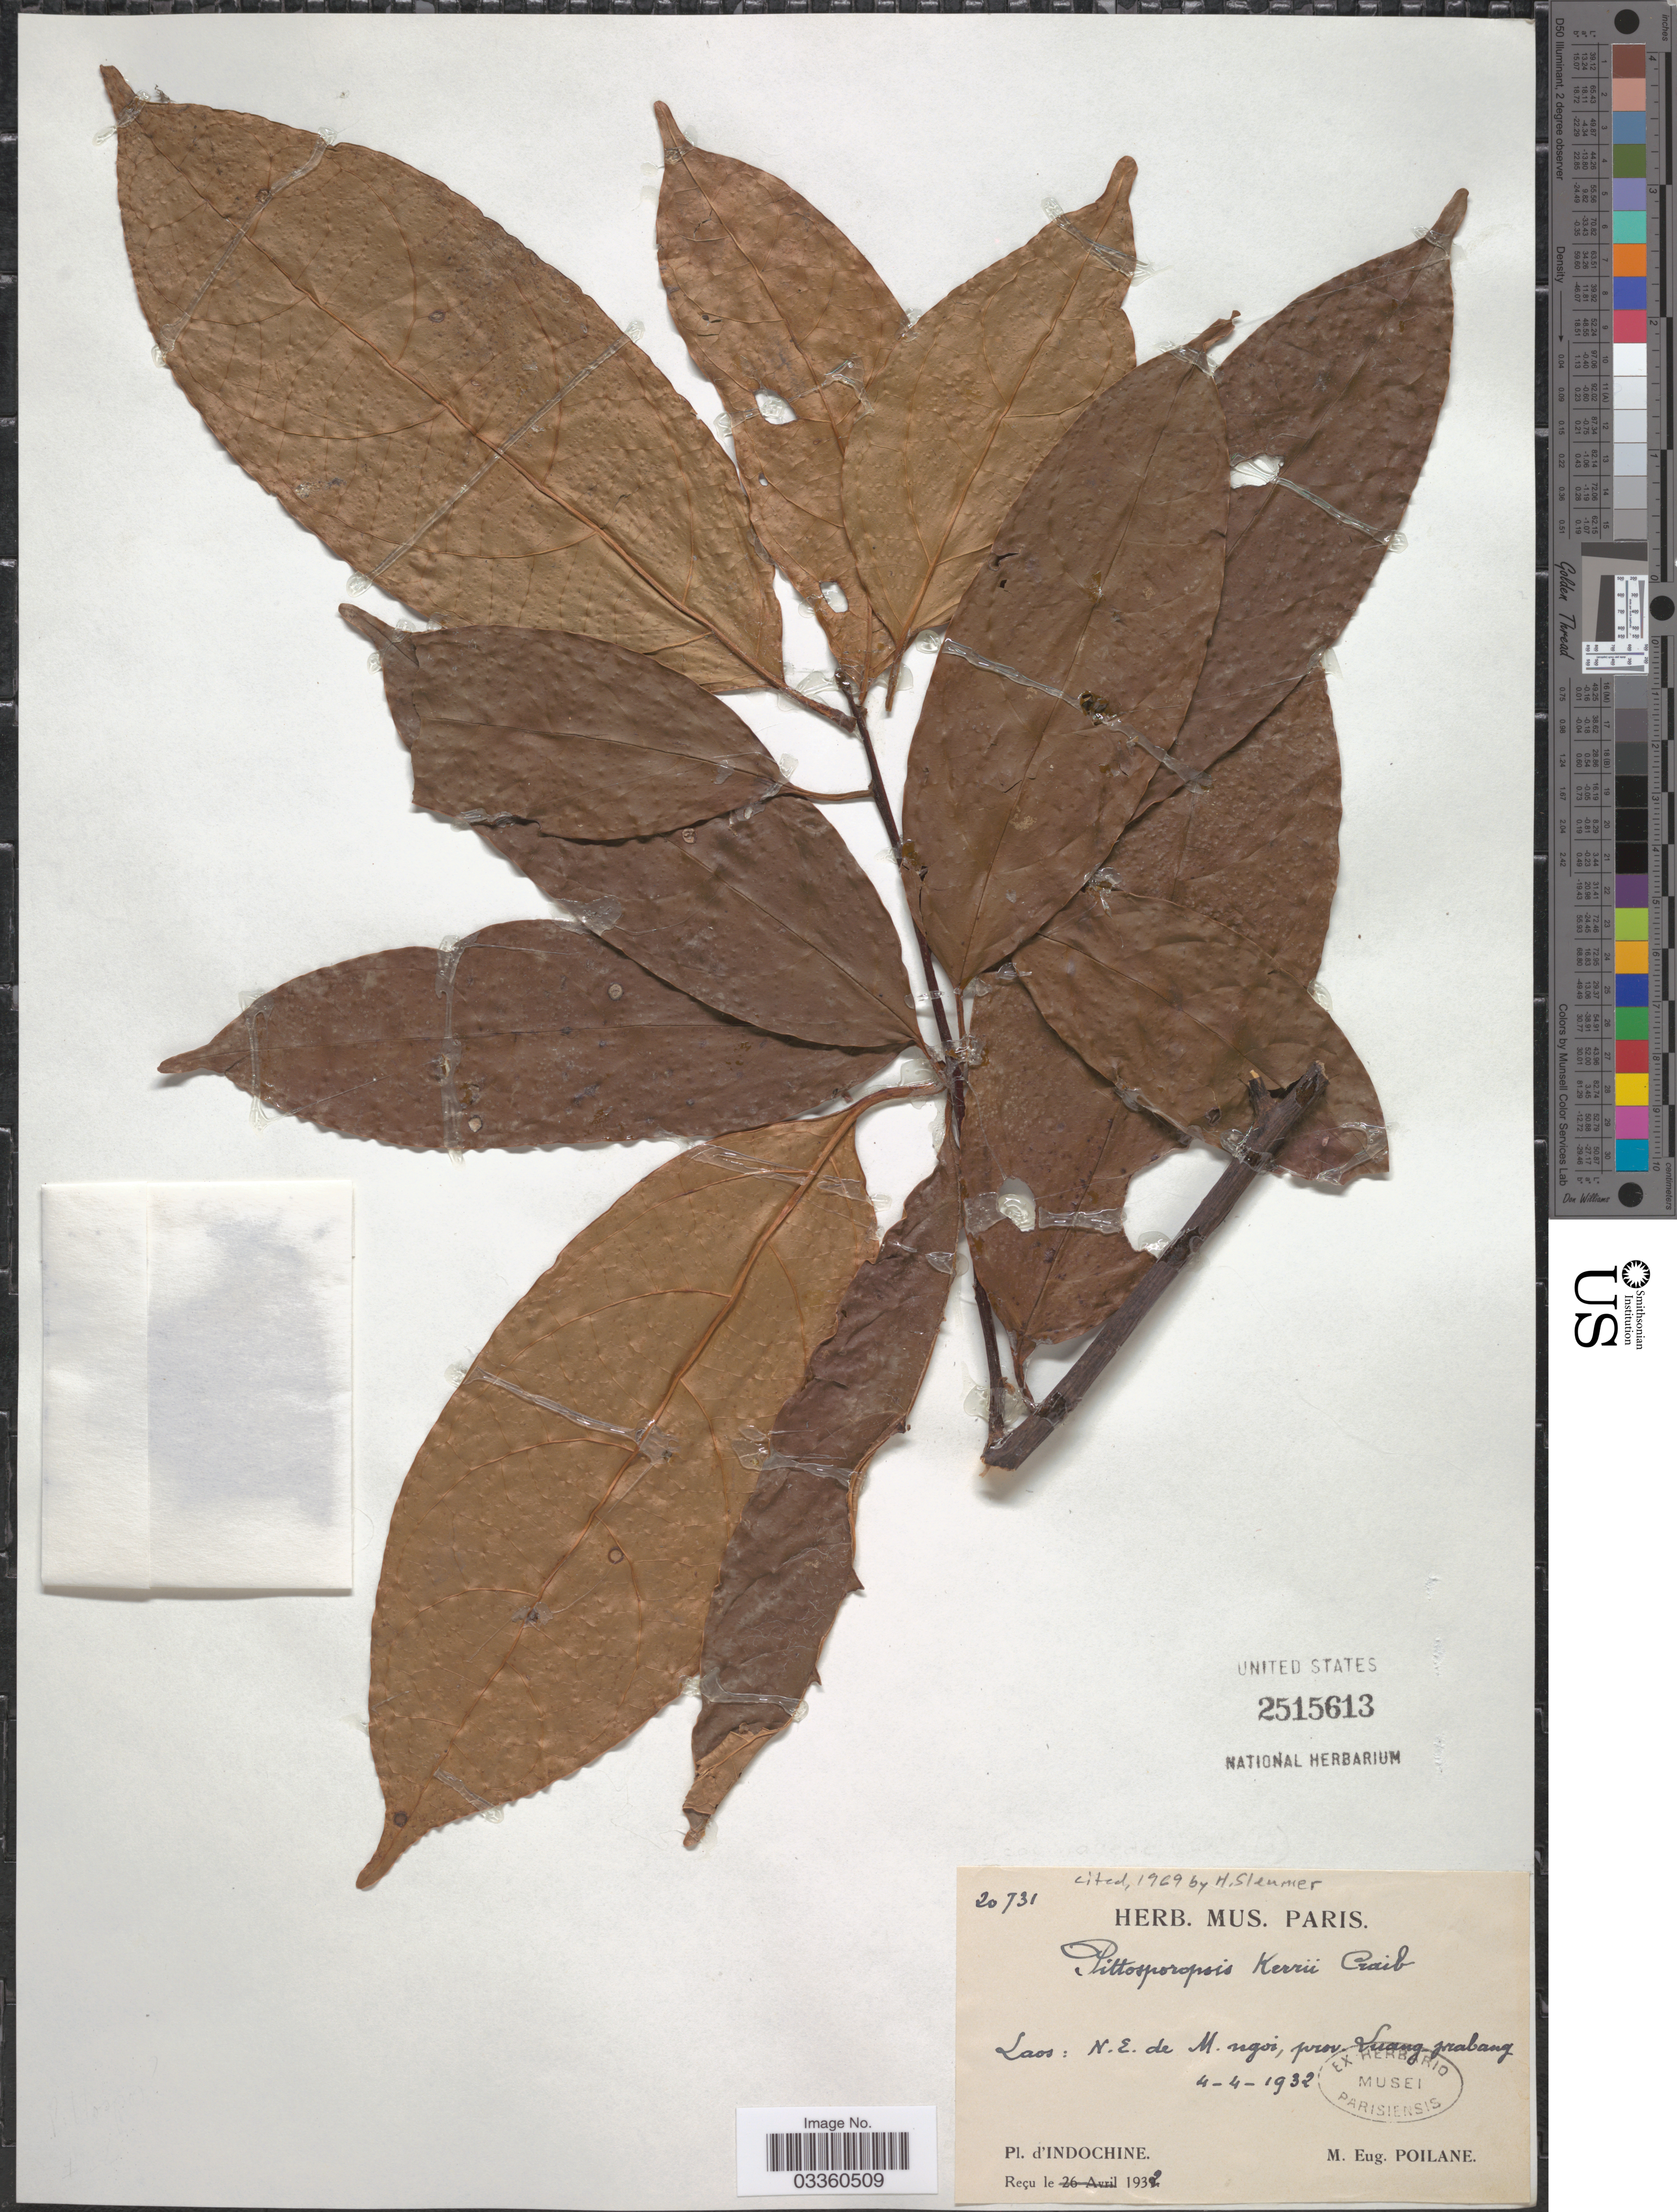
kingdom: Plantae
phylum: Tracheophyta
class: Magnoliopsida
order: Metteniusales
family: Metteniusaceae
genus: Pittosporopsis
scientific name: Pittosporopsis kerrii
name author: Craib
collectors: M. Poilane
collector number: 20731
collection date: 1931-04-04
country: Laos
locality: N.E. de M.ngoi, prov. Luang-prabang.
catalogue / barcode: US 2515613